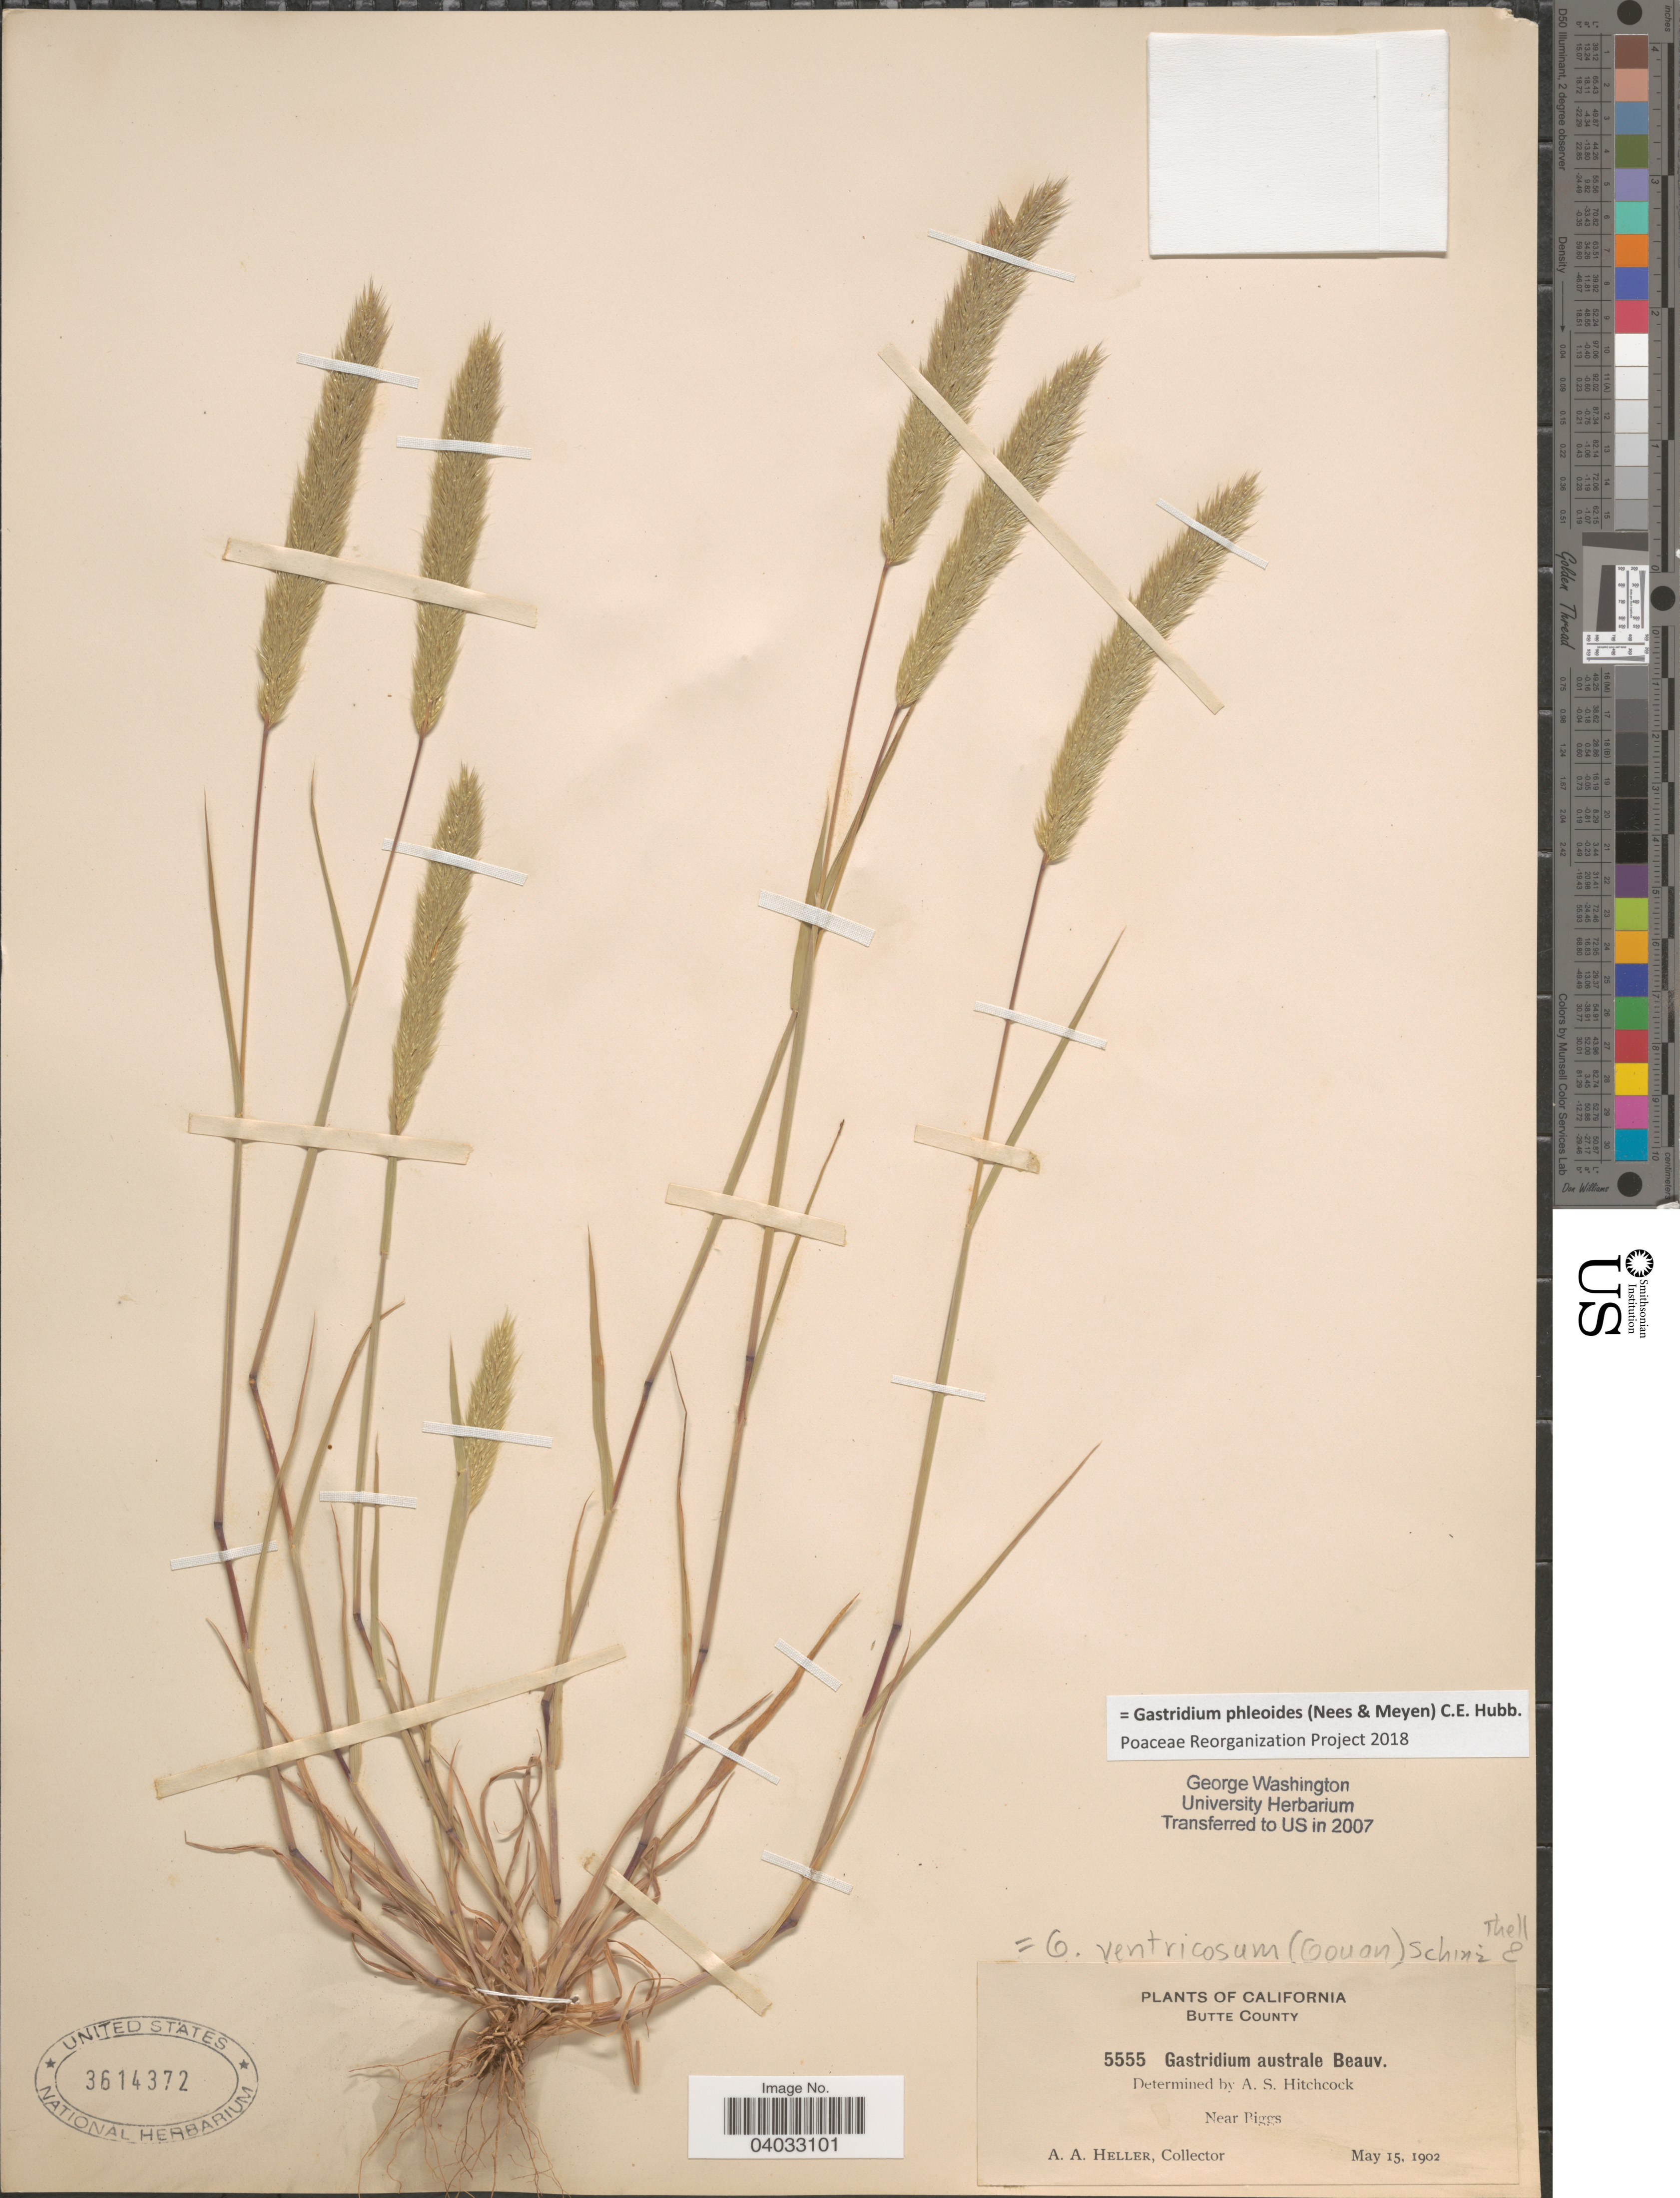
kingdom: Plantae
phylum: Tracheophyta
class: Liliopsida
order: Poales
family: Poaceae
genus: Gastridium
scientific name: Gastridium phleoides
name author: (Nees) C.E. Hubb.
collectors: A. A. Heller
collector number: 5555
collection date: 1902-05-15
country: United States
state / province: California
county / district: Butte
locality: Butte County. Near Biggs.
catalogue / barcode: US 3614372